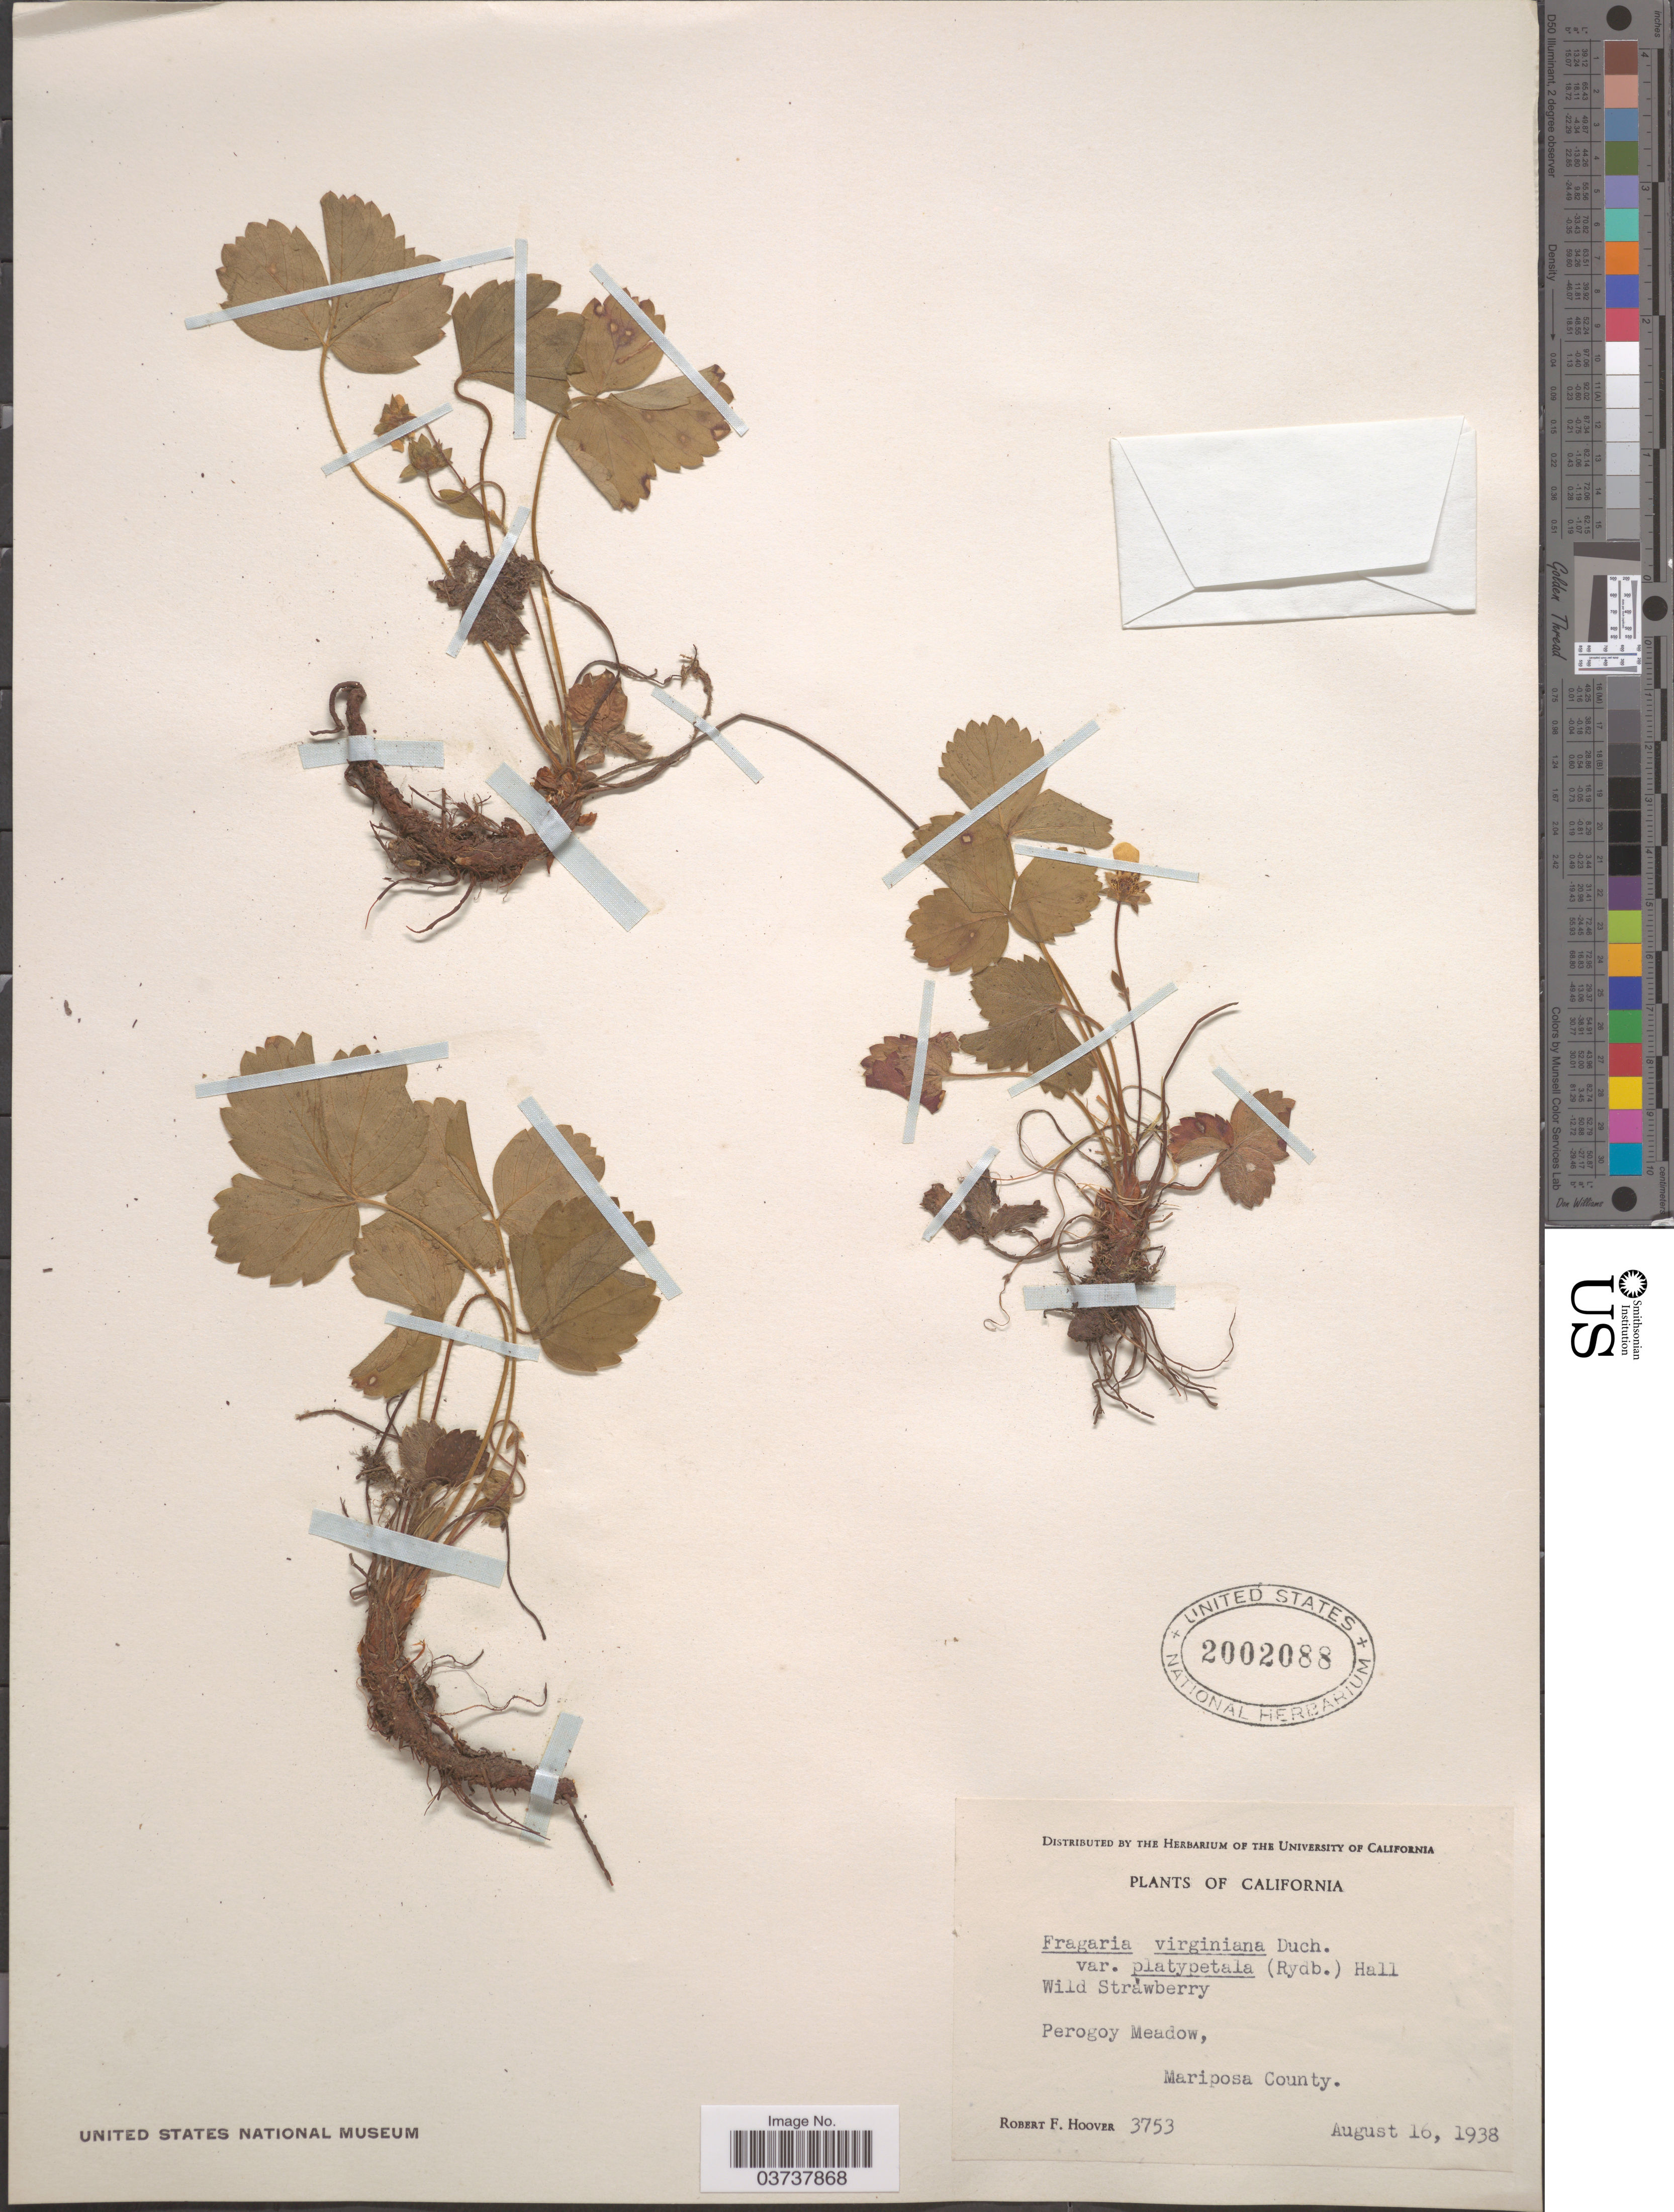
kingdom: Plantae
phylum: Tracheophyta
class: Magnoliopsida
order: Rosales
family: Rosaceae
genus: Fragaria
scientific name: Fragaria virginiana subsp. platypetala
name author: (Rydb.) Staudt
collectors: R. F. Hoover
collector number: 3753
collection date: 1938-08-16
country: United States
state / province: California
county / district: Mariposa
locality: Perogoy Meadow, Mariposa County.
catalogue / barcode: US 2002088